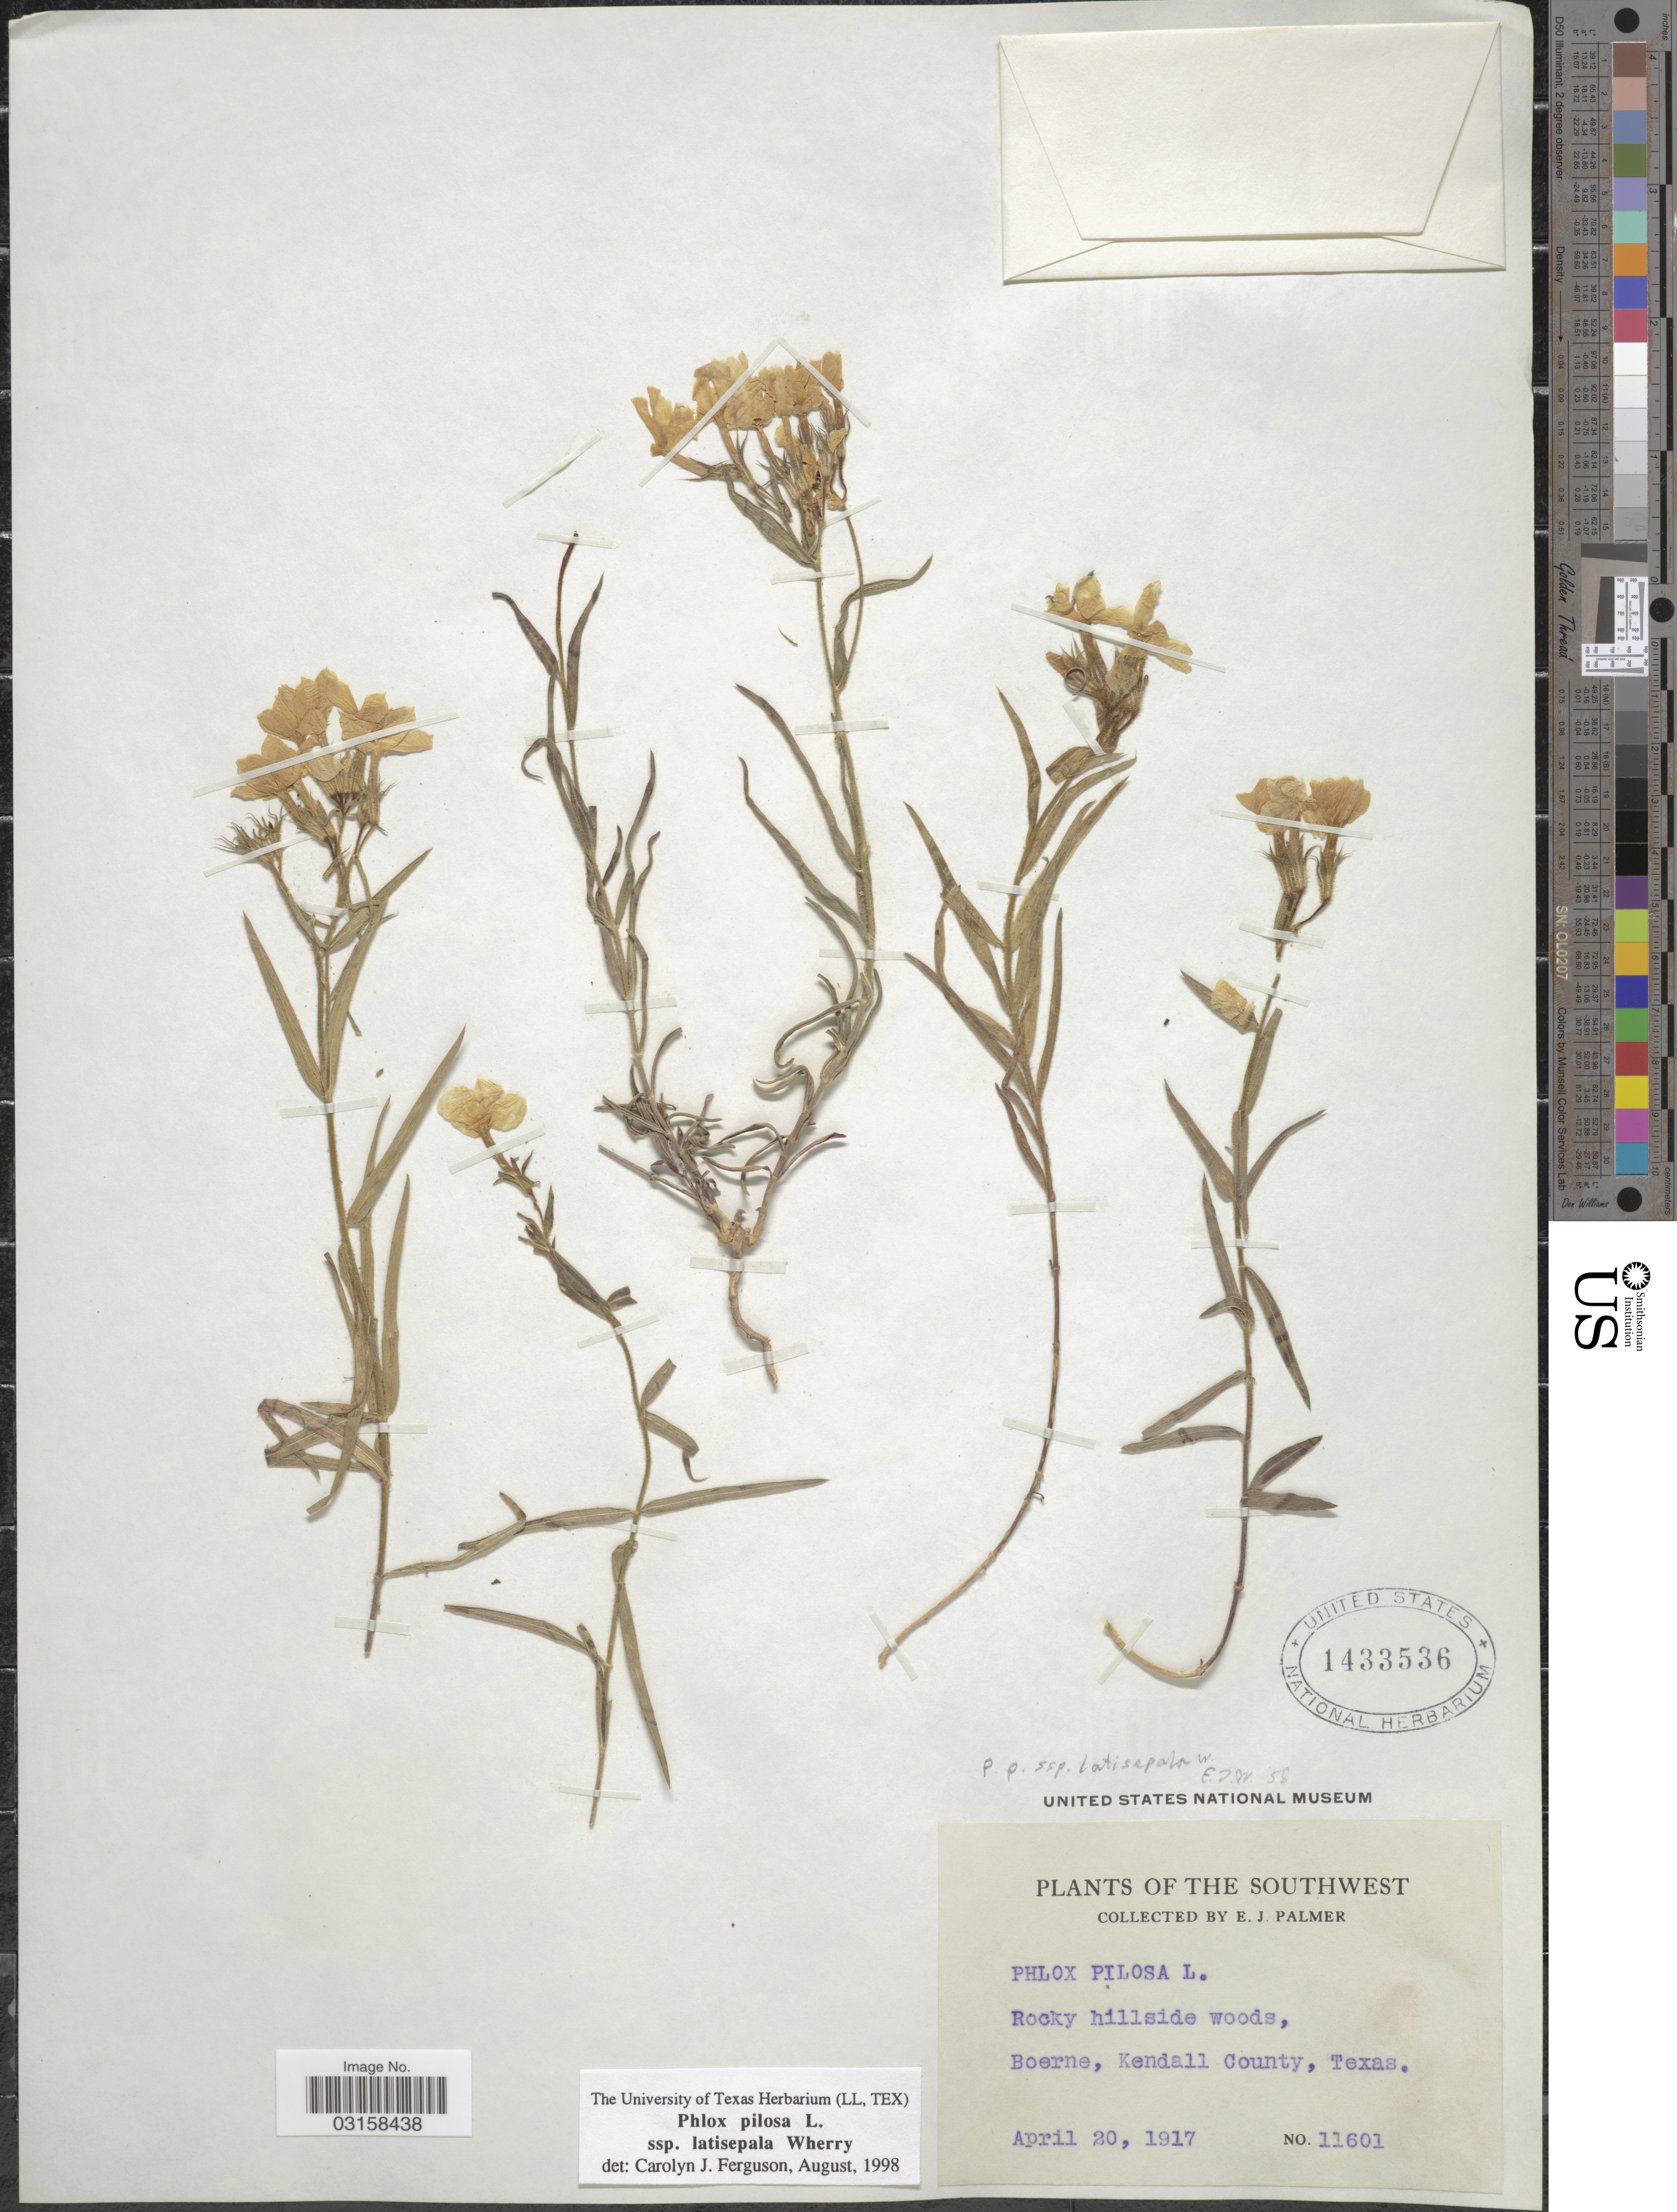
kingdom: Plantae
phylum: Tracheophyta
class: Magnoliopsida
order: Ericales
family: Polemoniaceae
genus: Phlox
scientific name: Phlox variabilis subsp. latisepala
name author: (Wherry) Locklear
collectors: E. J. Palmer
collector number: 11601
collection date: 1917-04-20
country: United States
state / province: Texas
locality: The Southwest. Boerne, Kendall County.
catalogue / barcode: US 1433536